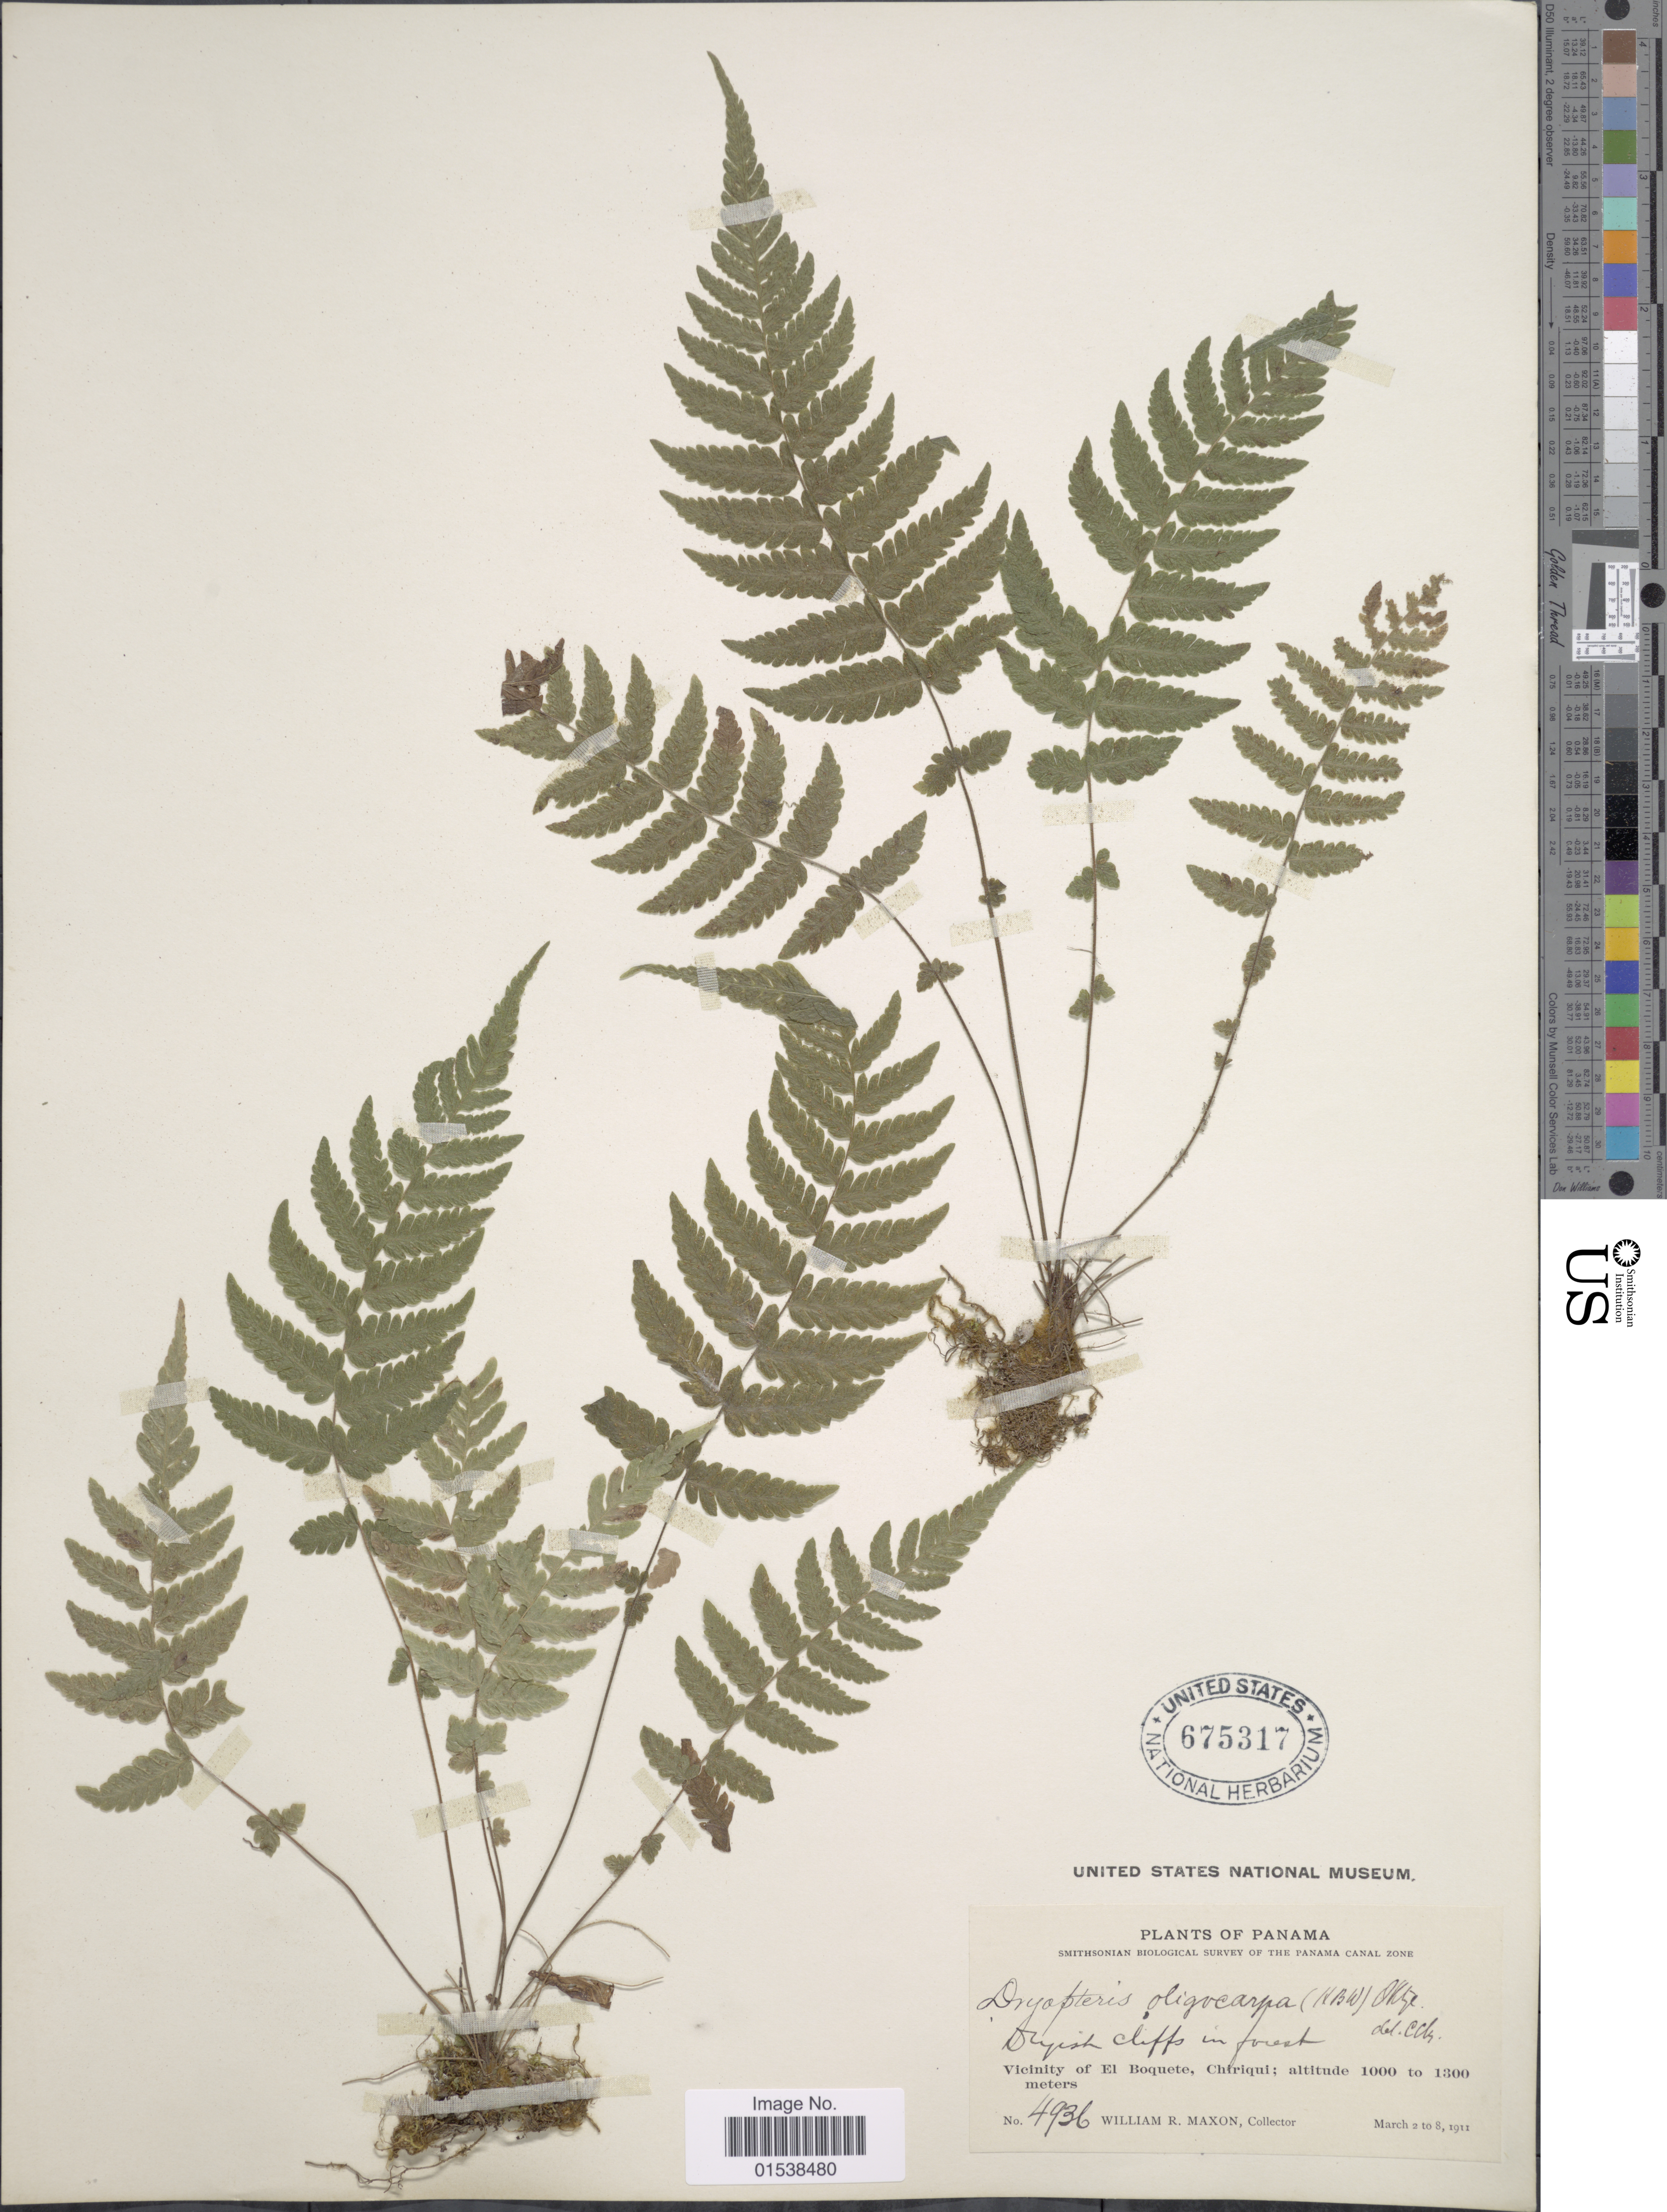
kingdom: Plantae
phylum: Tracheophyta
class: Polypodiopsida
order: Polypodiales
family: Thelypteridaceae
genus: Amauropelta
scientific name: Amauropelta oligocarpa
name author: (Humb. & Bonpl. ex Willd.) Pic. Serm.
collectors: W. R. Maxon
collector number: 4936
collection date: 1911-03-02/1911-03-08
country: Panama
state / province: Chiriqui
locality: Vicinity of El Boquete, Chiriqui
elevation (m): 1000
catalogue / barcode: US 675317